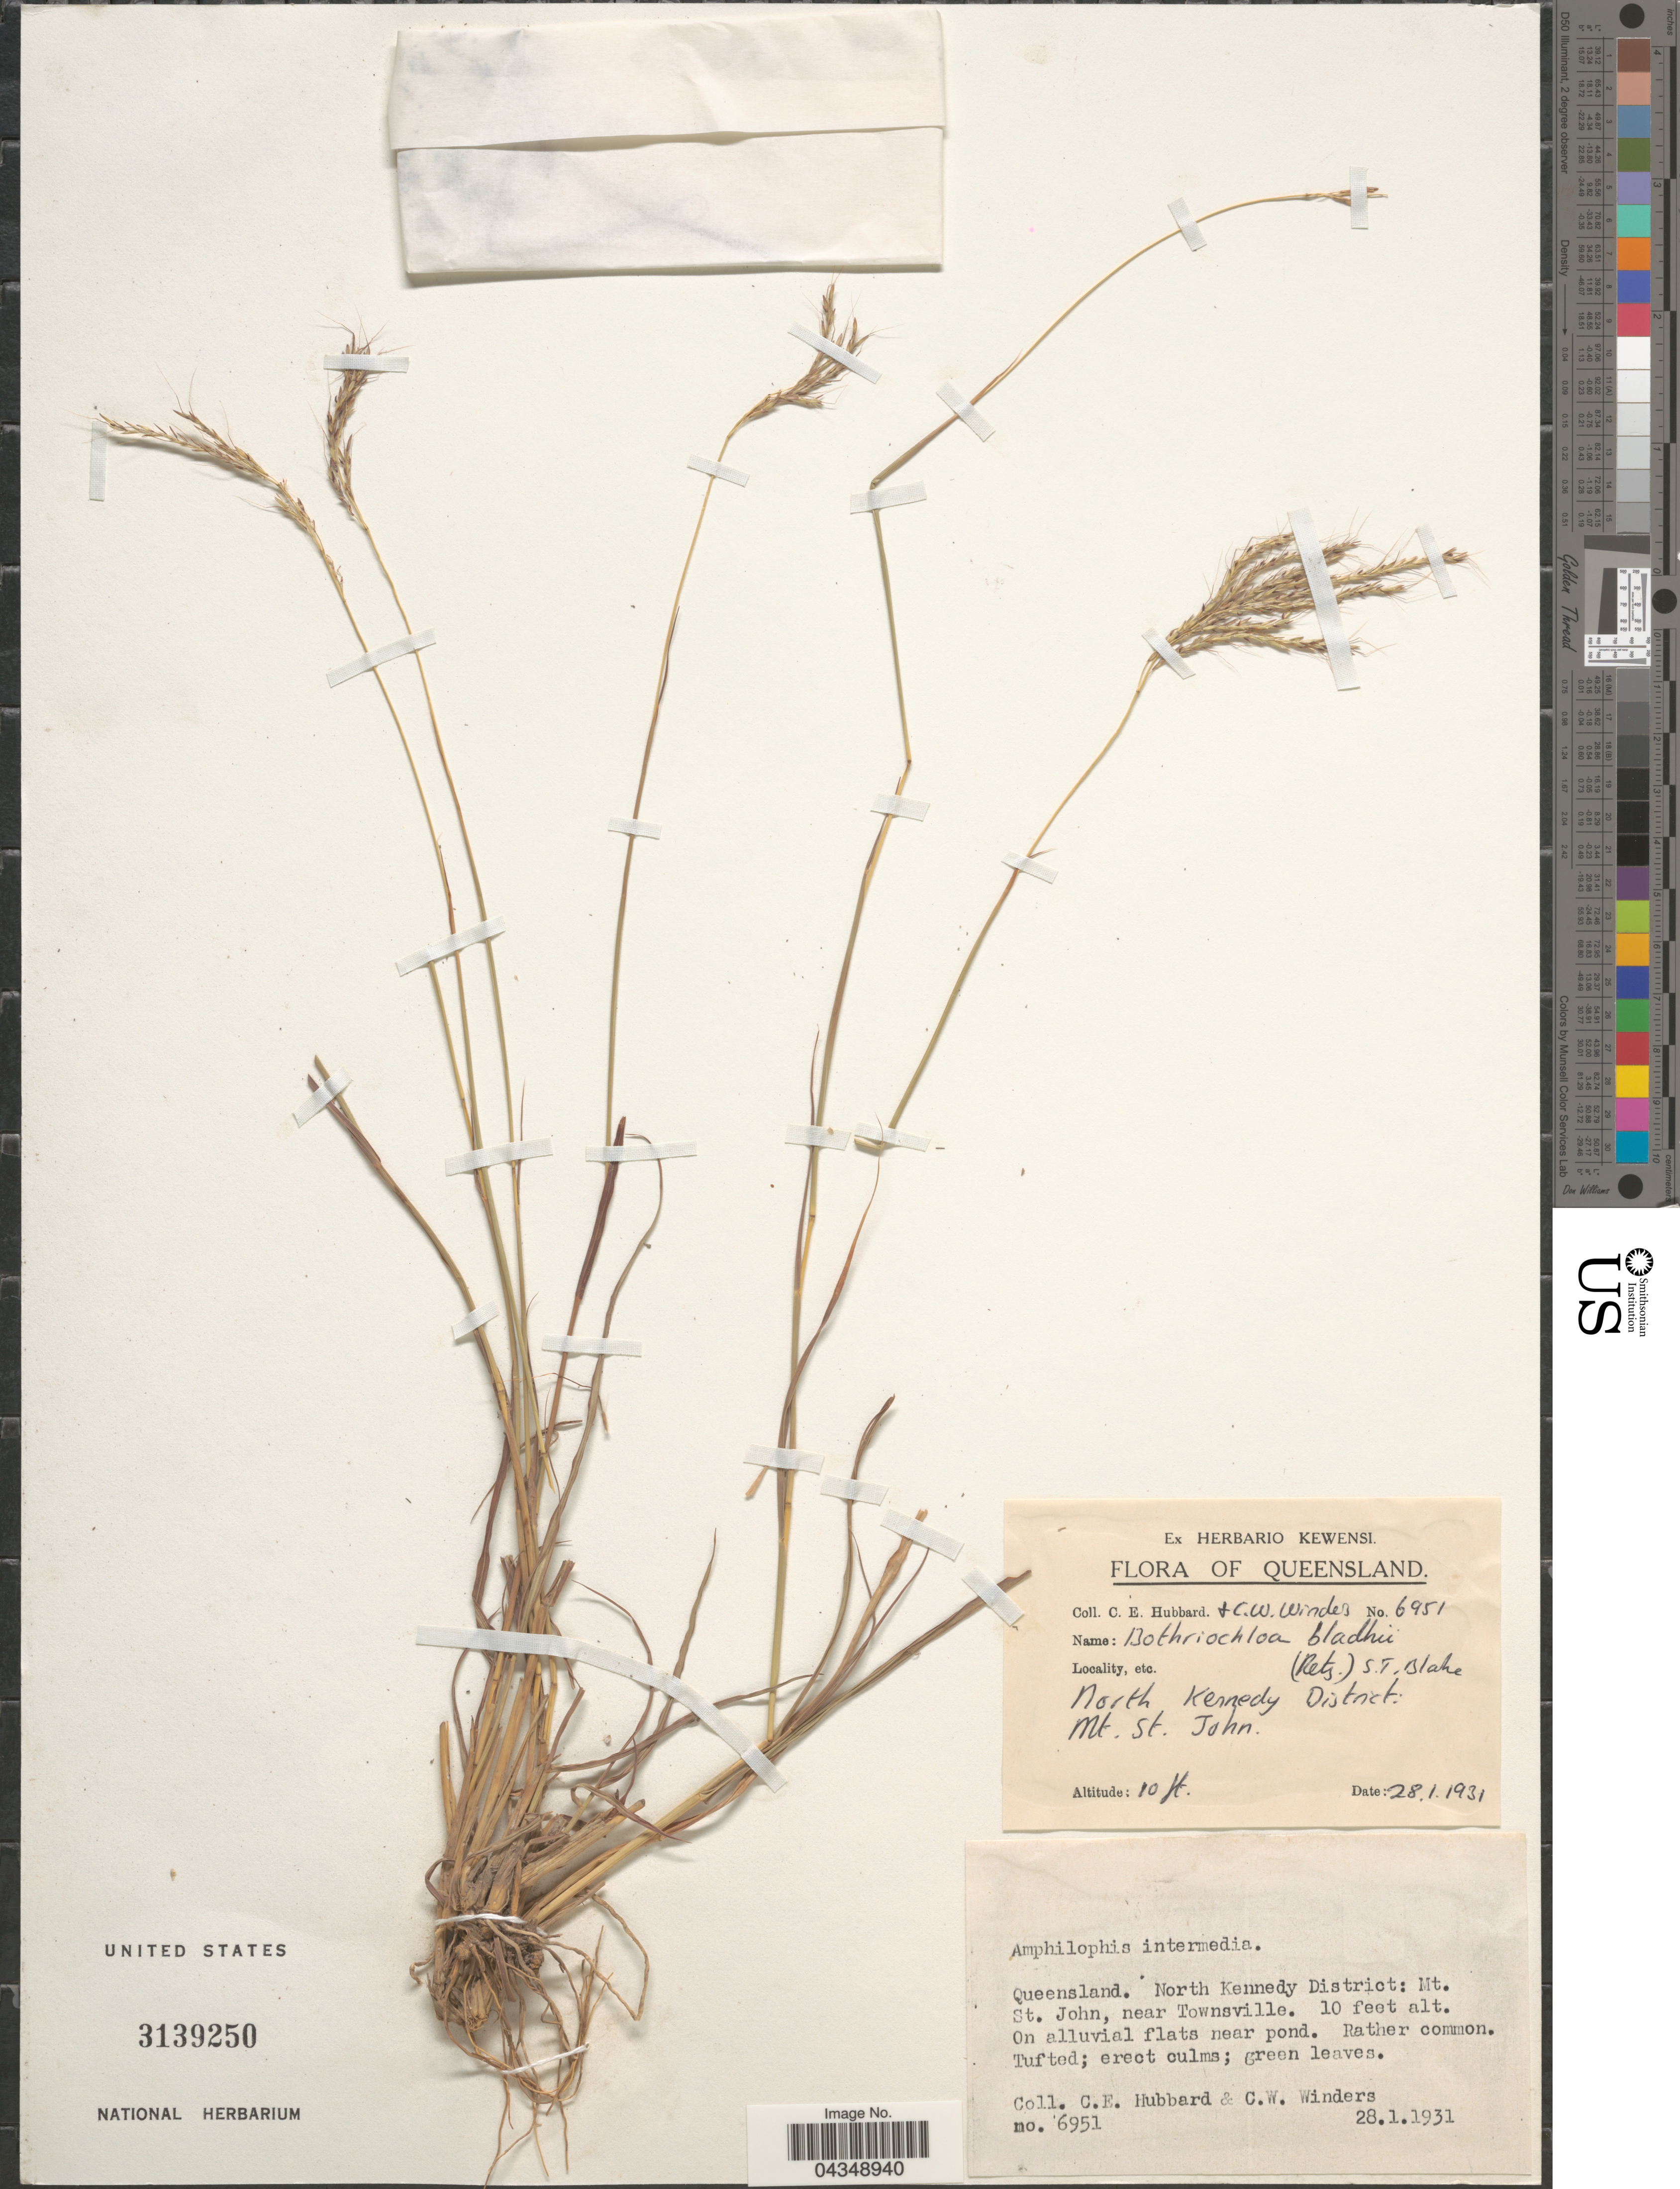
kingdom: Plantae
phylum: Tracheophyta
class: Liliopsida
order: Poales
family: Poaceae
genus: Bothriochloa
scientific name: Bothriochloa bladhii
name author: (Retz.) S.T. Blake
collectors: C. E. Hubbard & C. Winders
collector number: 6951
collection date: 1931-01-28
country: Australia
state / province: Queensland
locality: North Kennedy District: Mt St. John, near Townsville.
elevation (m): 3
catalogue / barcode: US 3139250